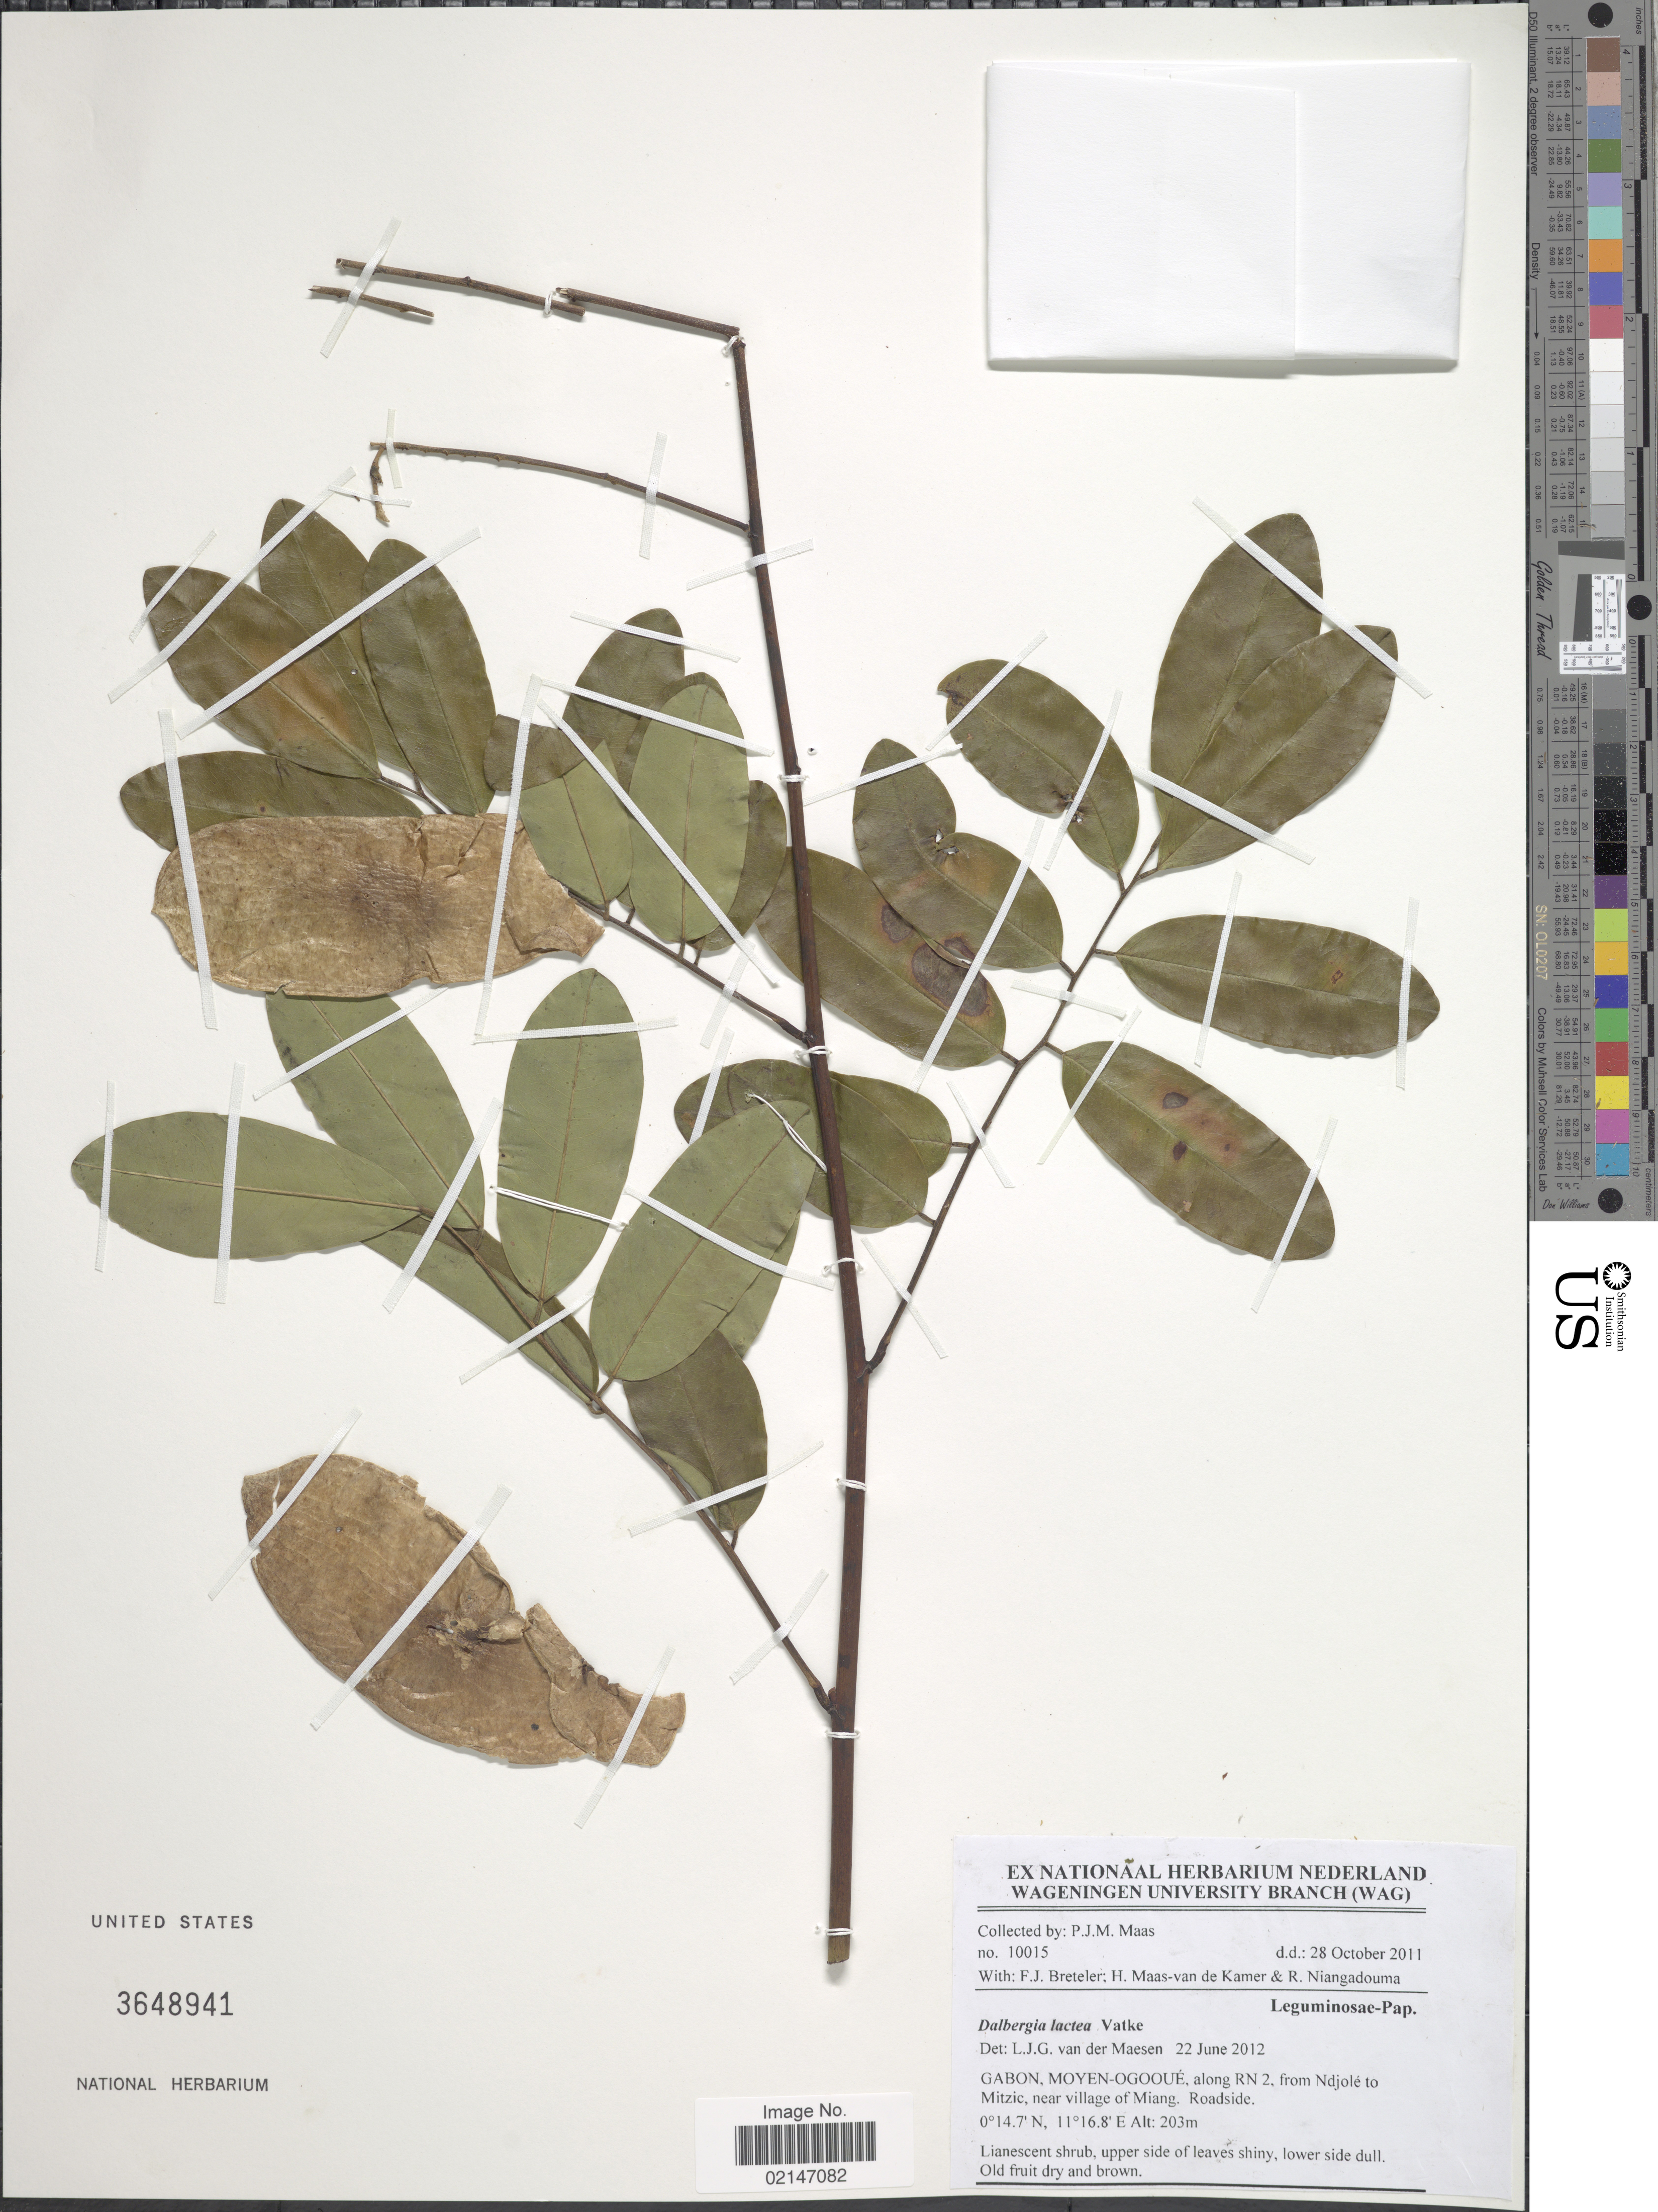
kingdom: Plantae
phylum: Tracheophyta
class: Magnoliopsida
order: Fabales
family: Fabaceae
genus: Dalbergia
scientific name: Dalbergia lactea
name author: Vatke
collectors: P. Maas, F. J. Breteler, H. Maas van de Kamer & R. Niangodouma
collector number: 10015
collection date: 2011-10-28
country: Gabon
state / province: Moyen-Ogooue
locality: Along RN 2, from Ndjole to Mitzic, near village of Miang, roadside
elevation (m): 203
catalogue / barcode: US 3648941